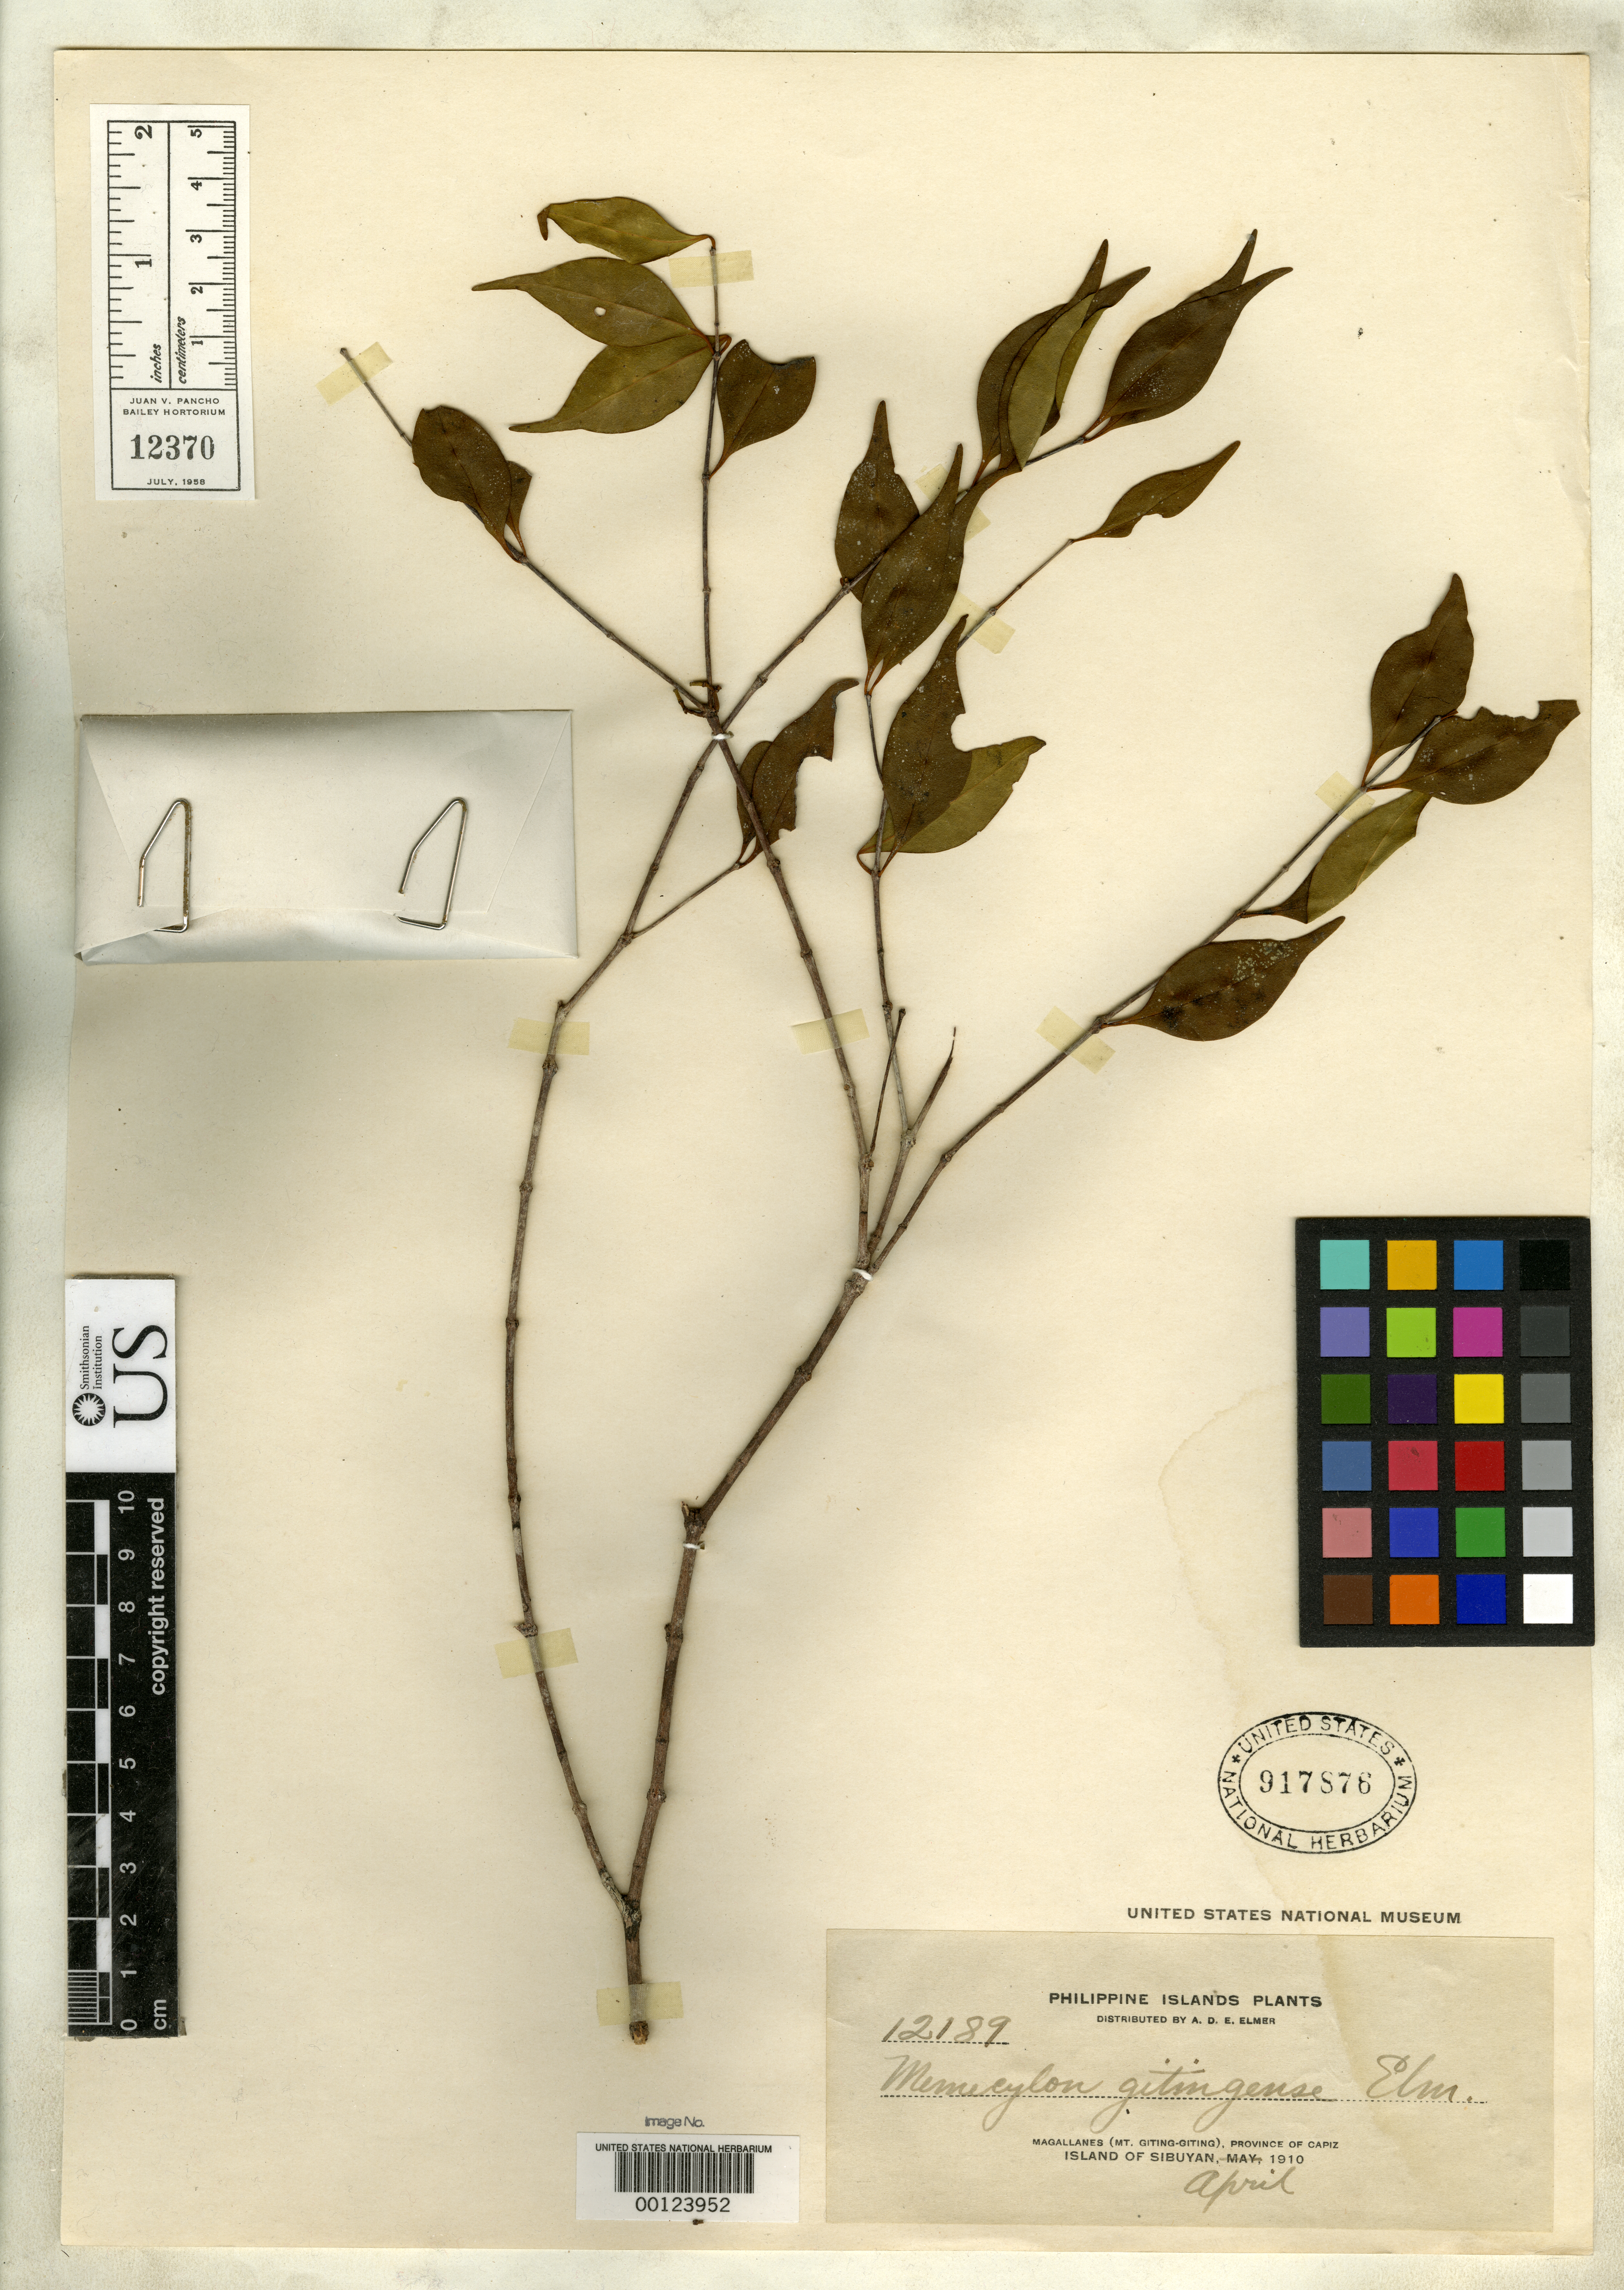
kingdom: Plantae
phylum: Tracheophyta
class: Magnoliopsida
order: Myrtales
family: Melastomataceae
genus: Memecylon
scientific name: Memecylon gitingense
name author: Elmer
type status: Isotype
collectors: A. D. E. Elmer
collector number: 12189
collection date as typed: Apr 1910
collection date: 1910-04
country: Philippines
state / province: Mimaropa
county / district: Romblon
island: Sibuyan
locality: Magallanes (Mt. Giting-Giting), Province of Capiz, Island of Sibuyan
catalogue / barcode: US 917876